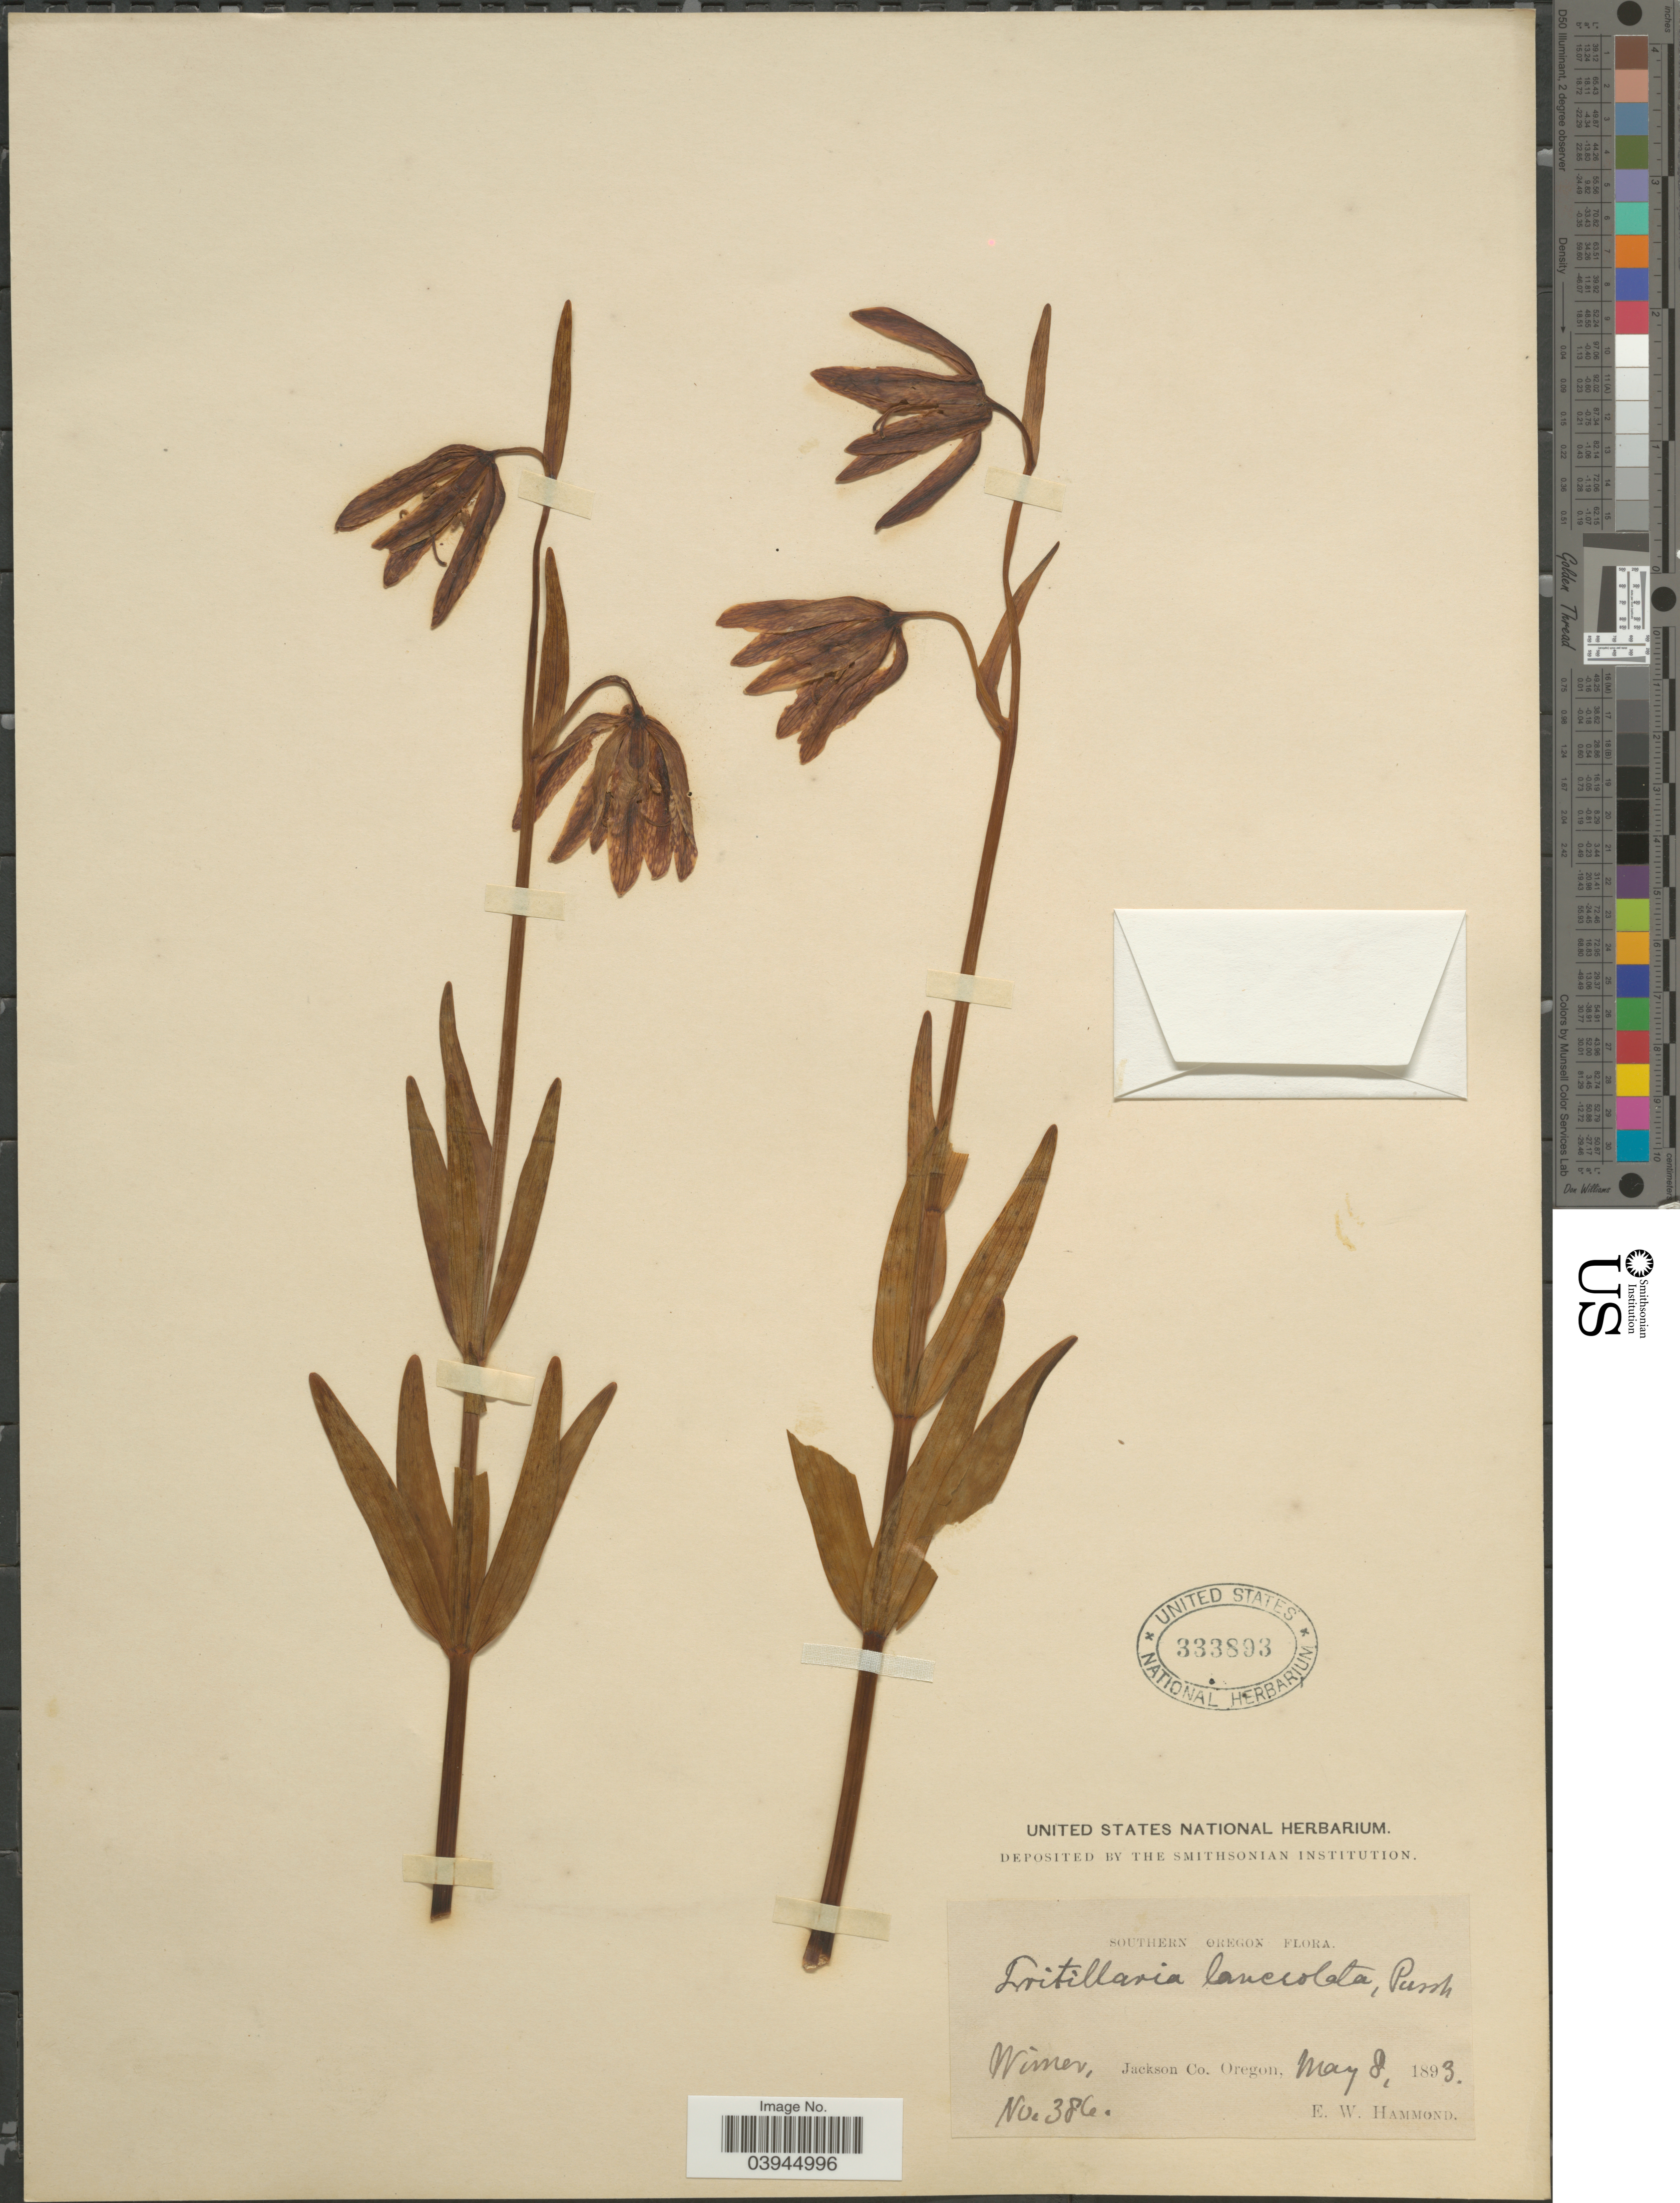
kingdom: Plantae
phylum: Tracheophyta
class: Liliopsida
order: Liliales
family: Liliaceae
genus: Fritillaria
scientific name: Fritillaria affinis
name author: (Schult. & Schult. f.) Sealy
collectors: E. Hammond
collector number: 386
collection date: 1893-05-08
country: United States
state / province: Oregon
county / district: Jackson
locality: Southern Oregon. Wimer, Jackson Co.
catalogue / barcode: US 333893